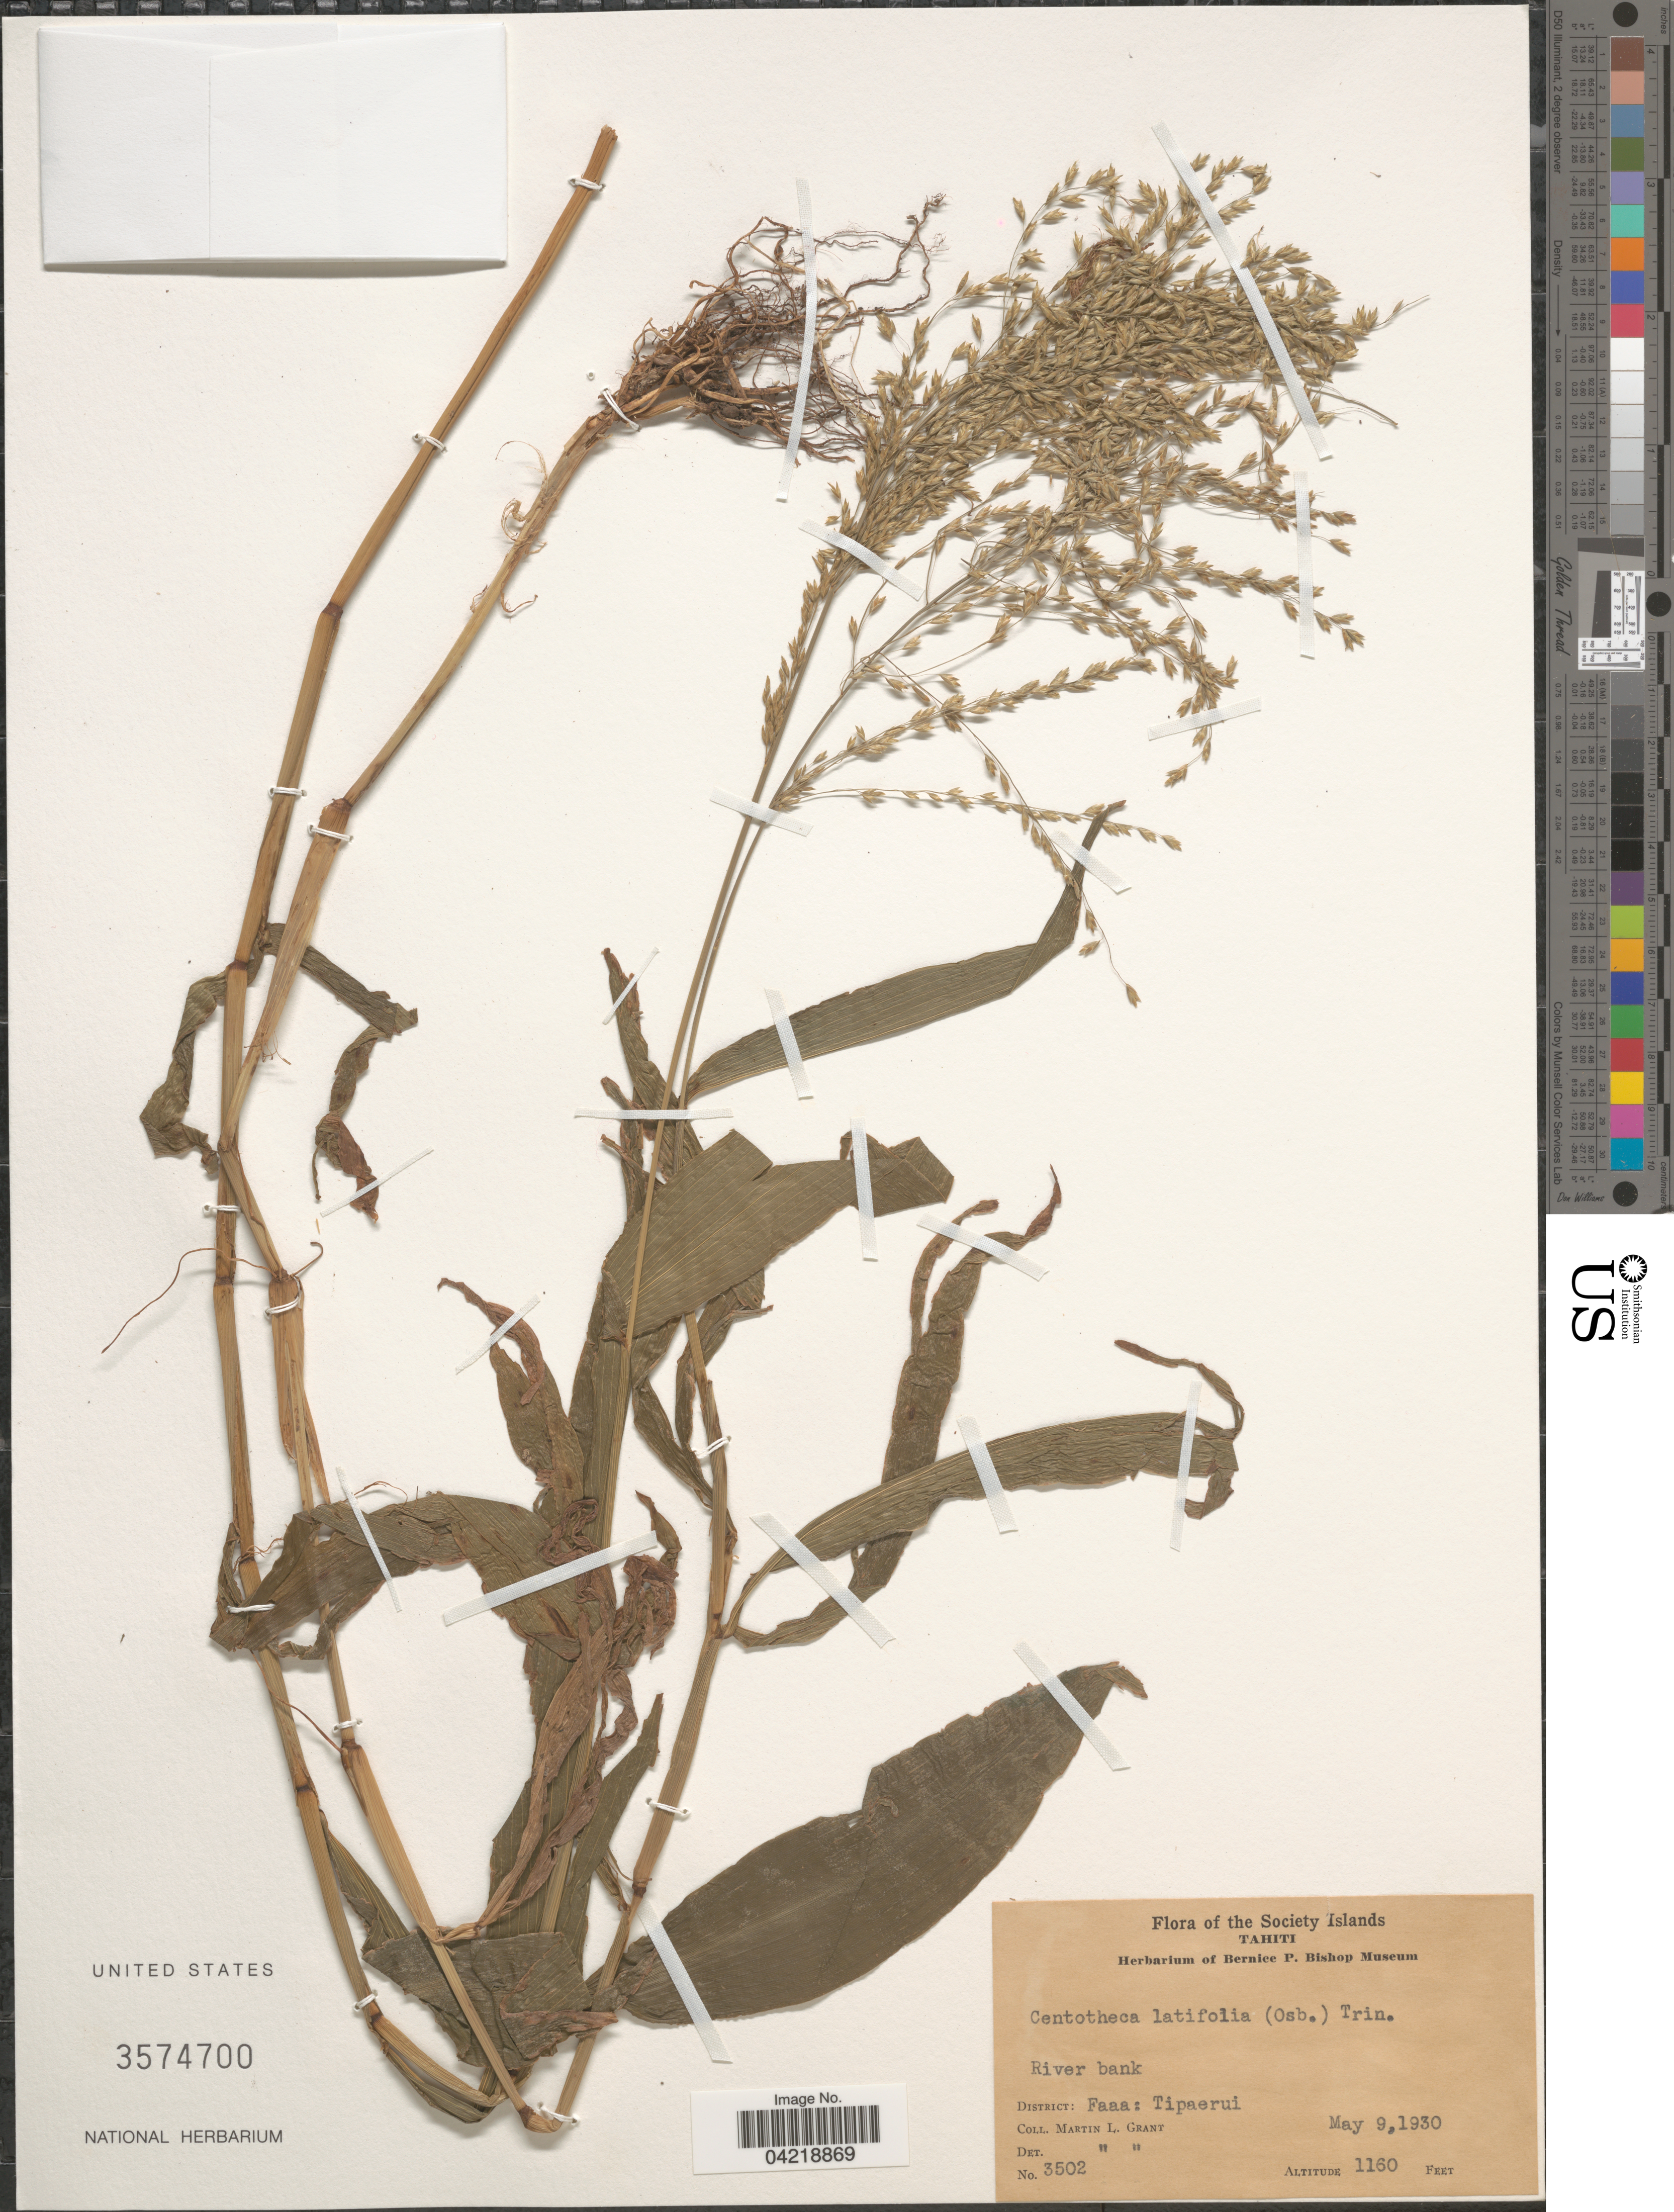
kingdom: Plantae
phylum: Tracheophyta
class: Liliopsida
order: Poales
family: Poaceae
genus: Centotheca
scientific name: Centotheca lappacea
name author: (L.) Desv.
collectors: M. L. Grant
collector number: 3502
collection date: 1930-05-09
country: French Polynesia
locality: Society Islands. Tahiti. River bank. District: Faaa: Tipaerui.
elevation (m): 354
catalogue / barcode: US 3574700